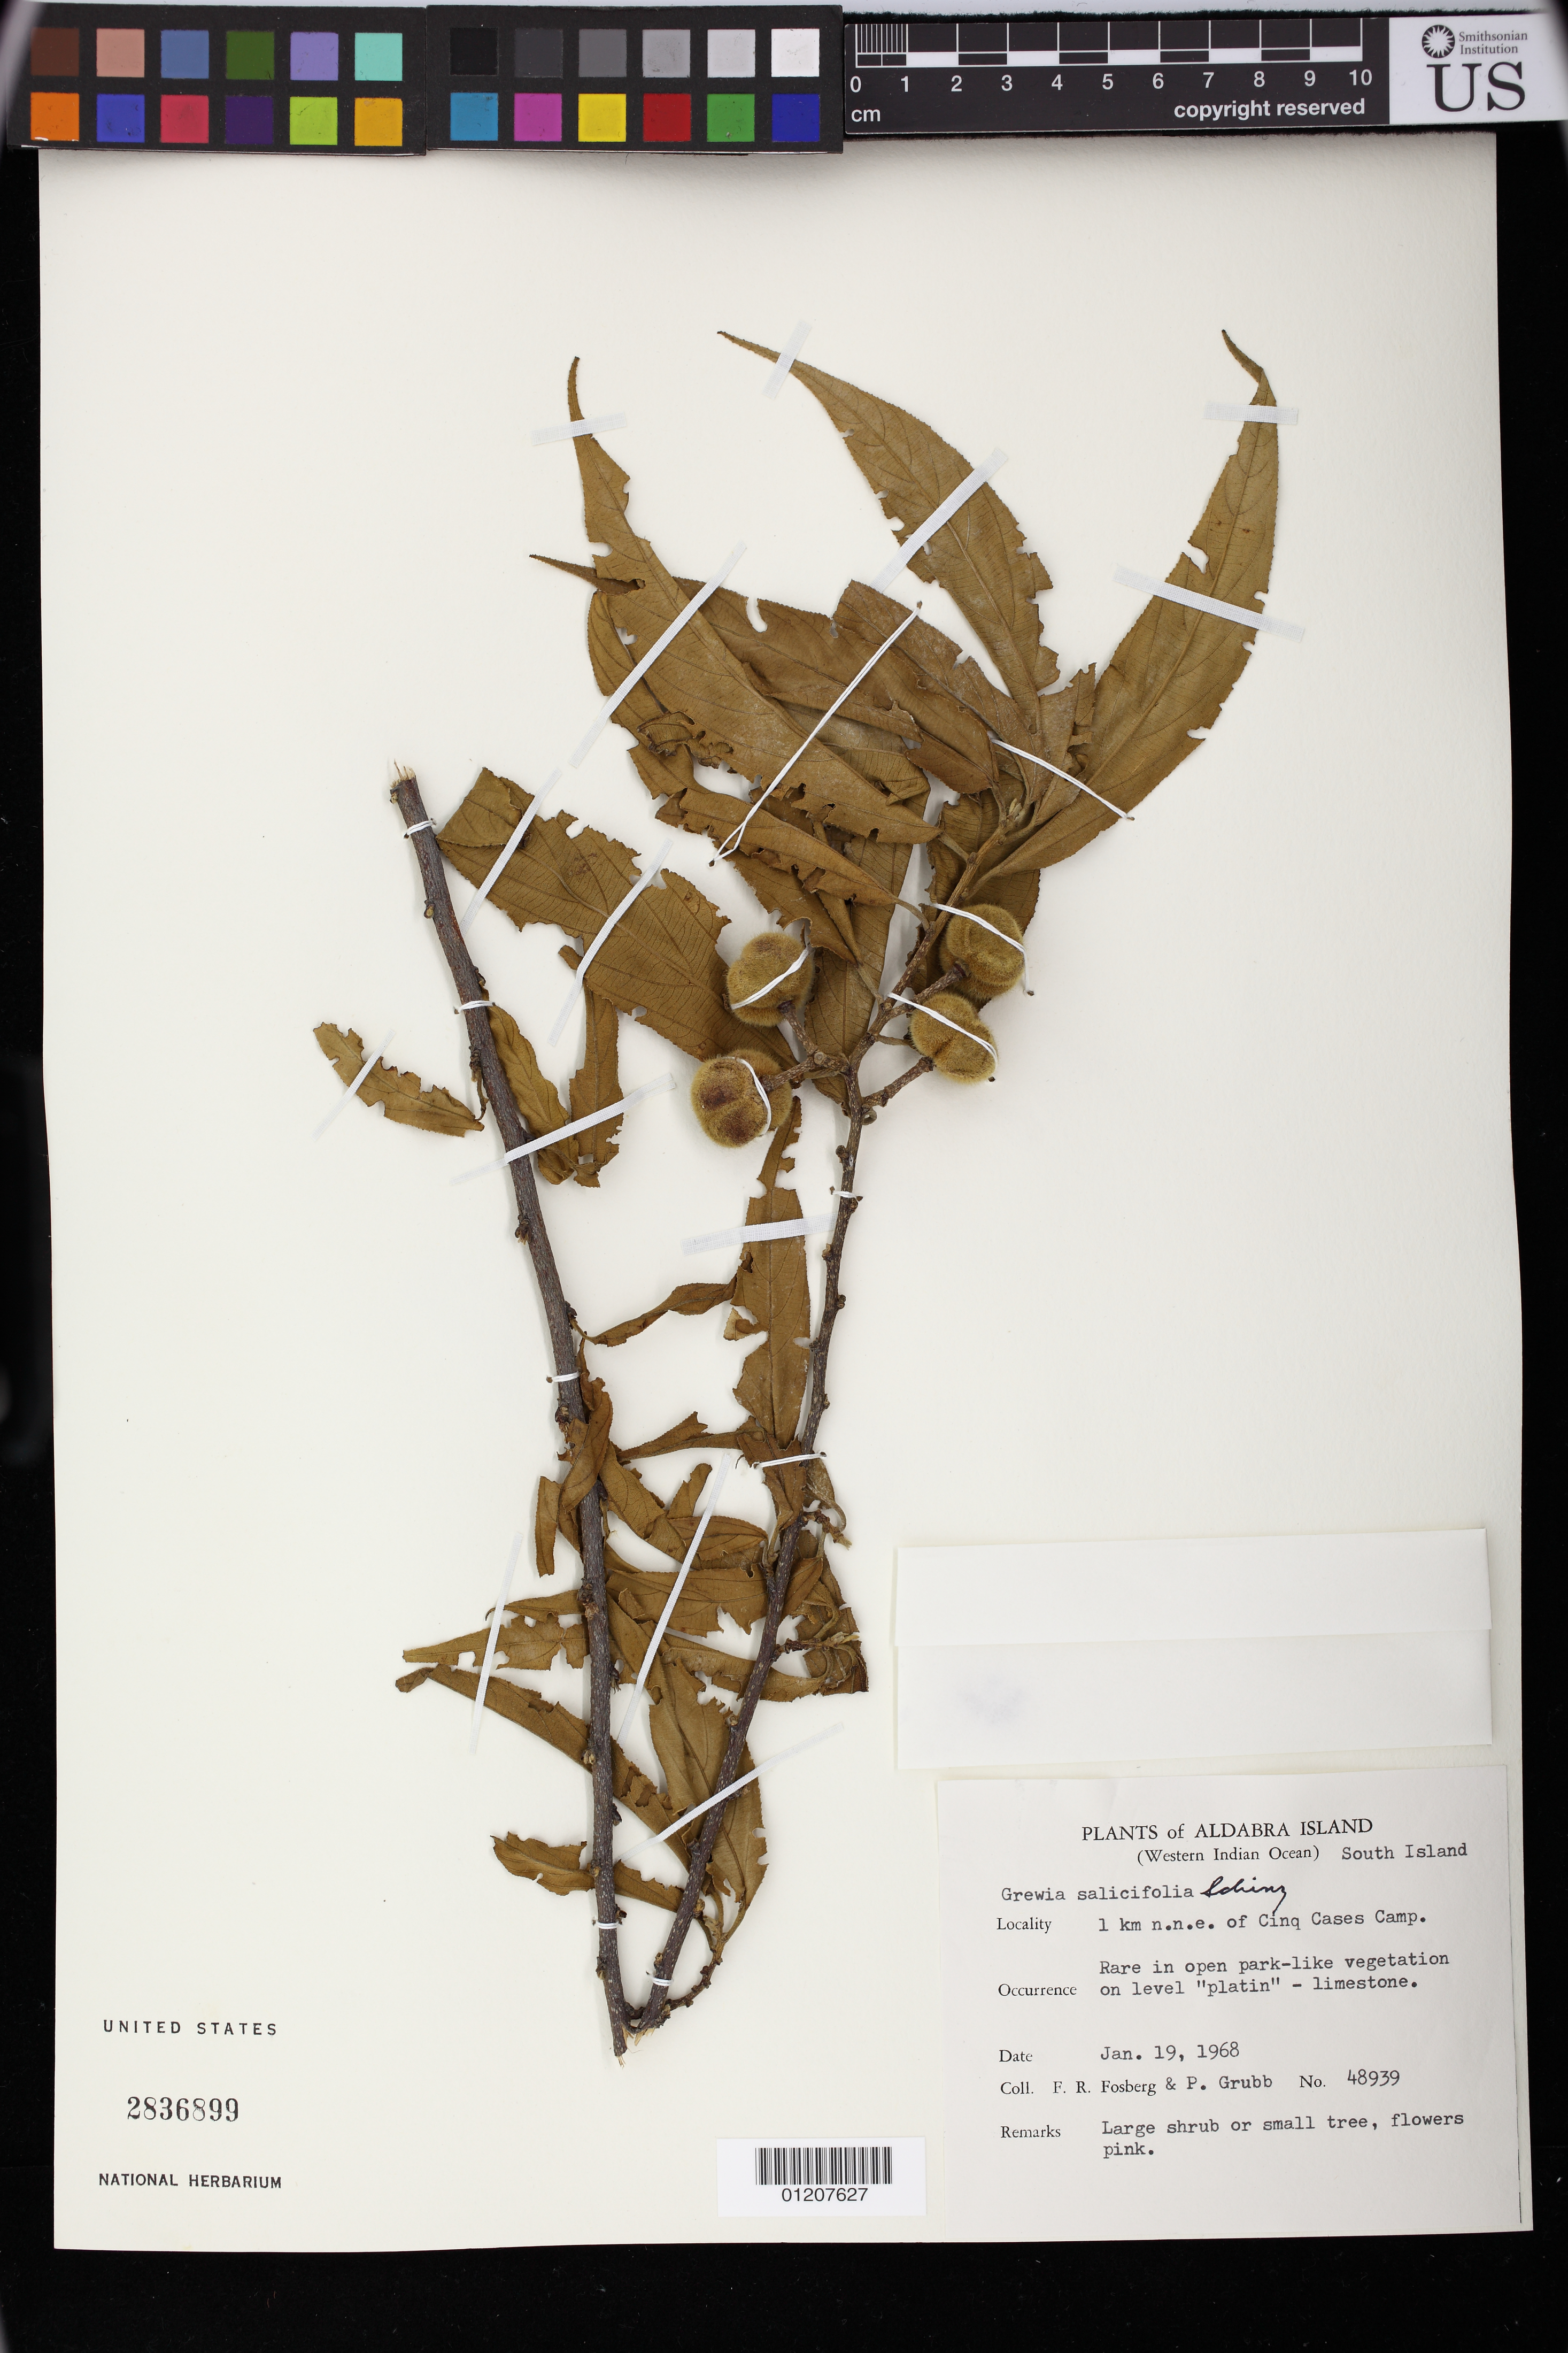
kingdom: Plantae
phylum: Tracheophyta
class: Magnoliopsida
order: Malvales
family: Malvaceae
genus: Grewia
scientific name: Grewia salicifolia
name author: Schinz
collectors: F. R. Fosberg & P. J. Grubb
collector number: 48939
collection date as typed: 19 Jan 1968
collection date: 1968-01-19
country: Seychelles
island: Aldabra Atoll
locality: Aldabra Island (Western Indian Ocean). South Islet. 1 km NNE of Cinq Cases Camp.. Rare in open park-like vegetation on level "platin"-limestone.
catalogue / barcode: US 2836899